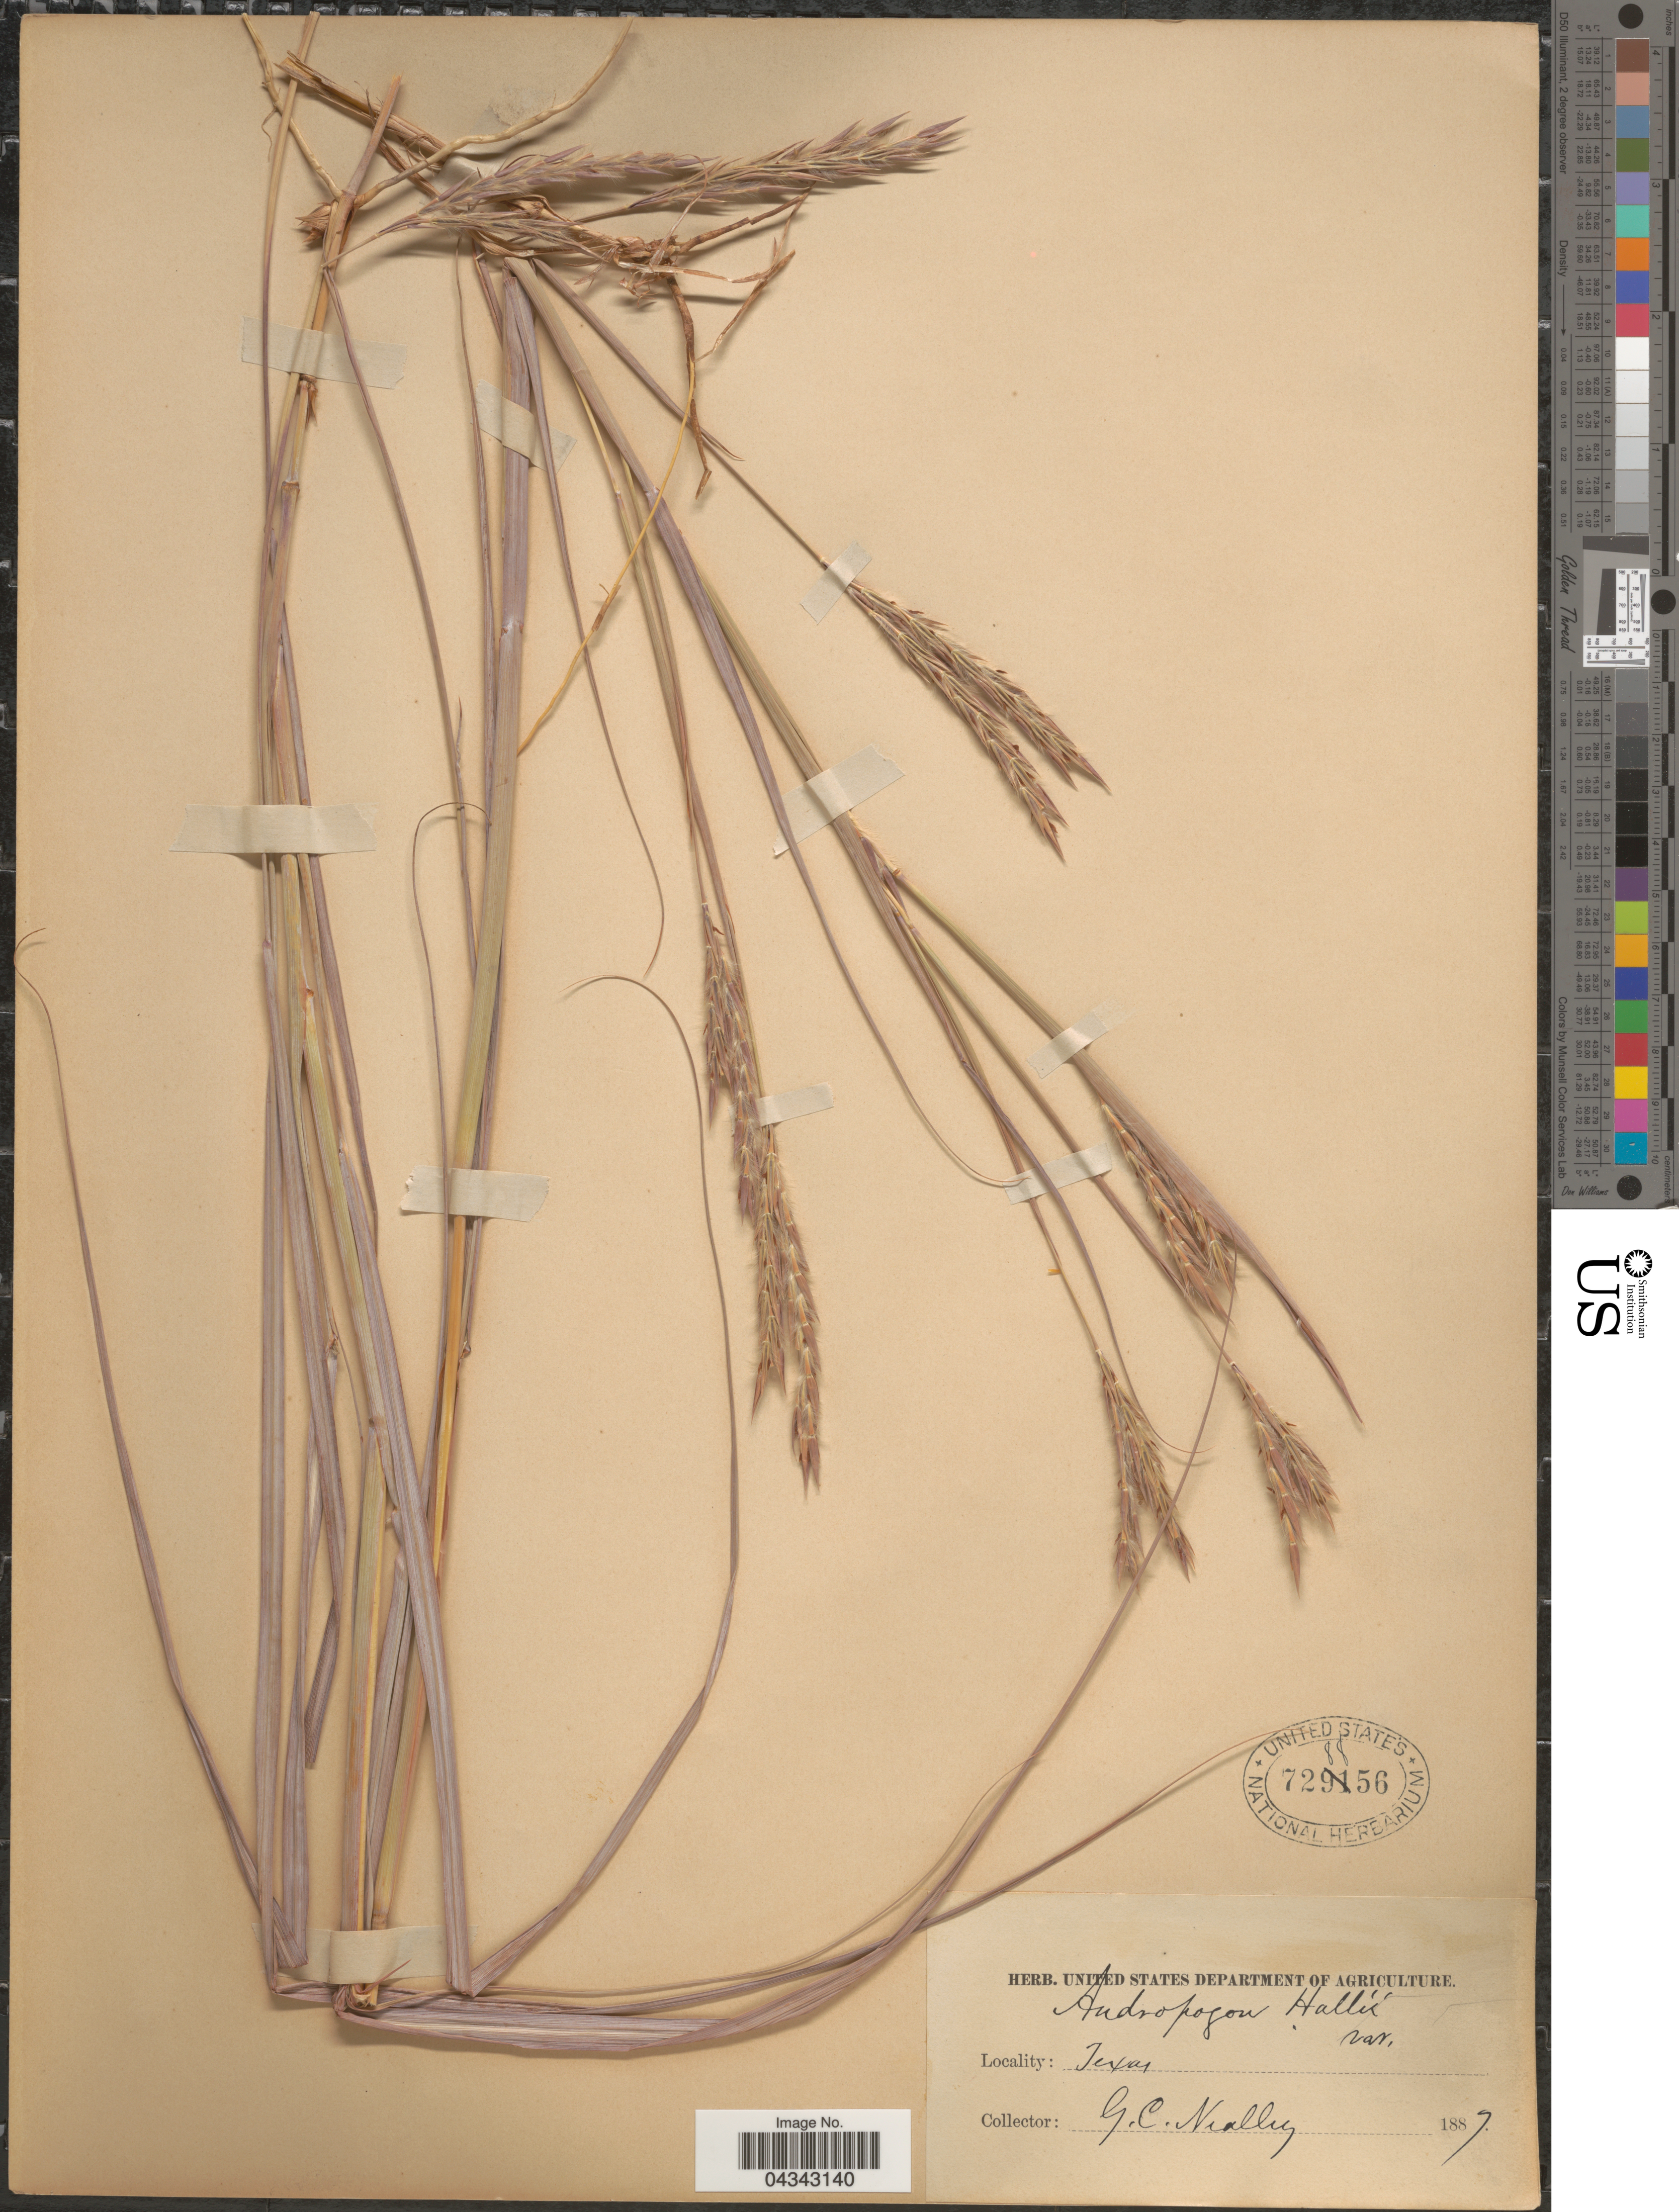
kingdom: Plantae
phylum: Tracheophyta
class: Liliopsida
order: Poales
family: Poaceae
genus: Andropogon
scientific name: Andropogon gerardii subsp. hallii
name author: (Hack.) Wipff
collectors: G. C. Nealley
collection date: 1887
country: United States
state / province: Texas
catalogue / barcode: US 728856